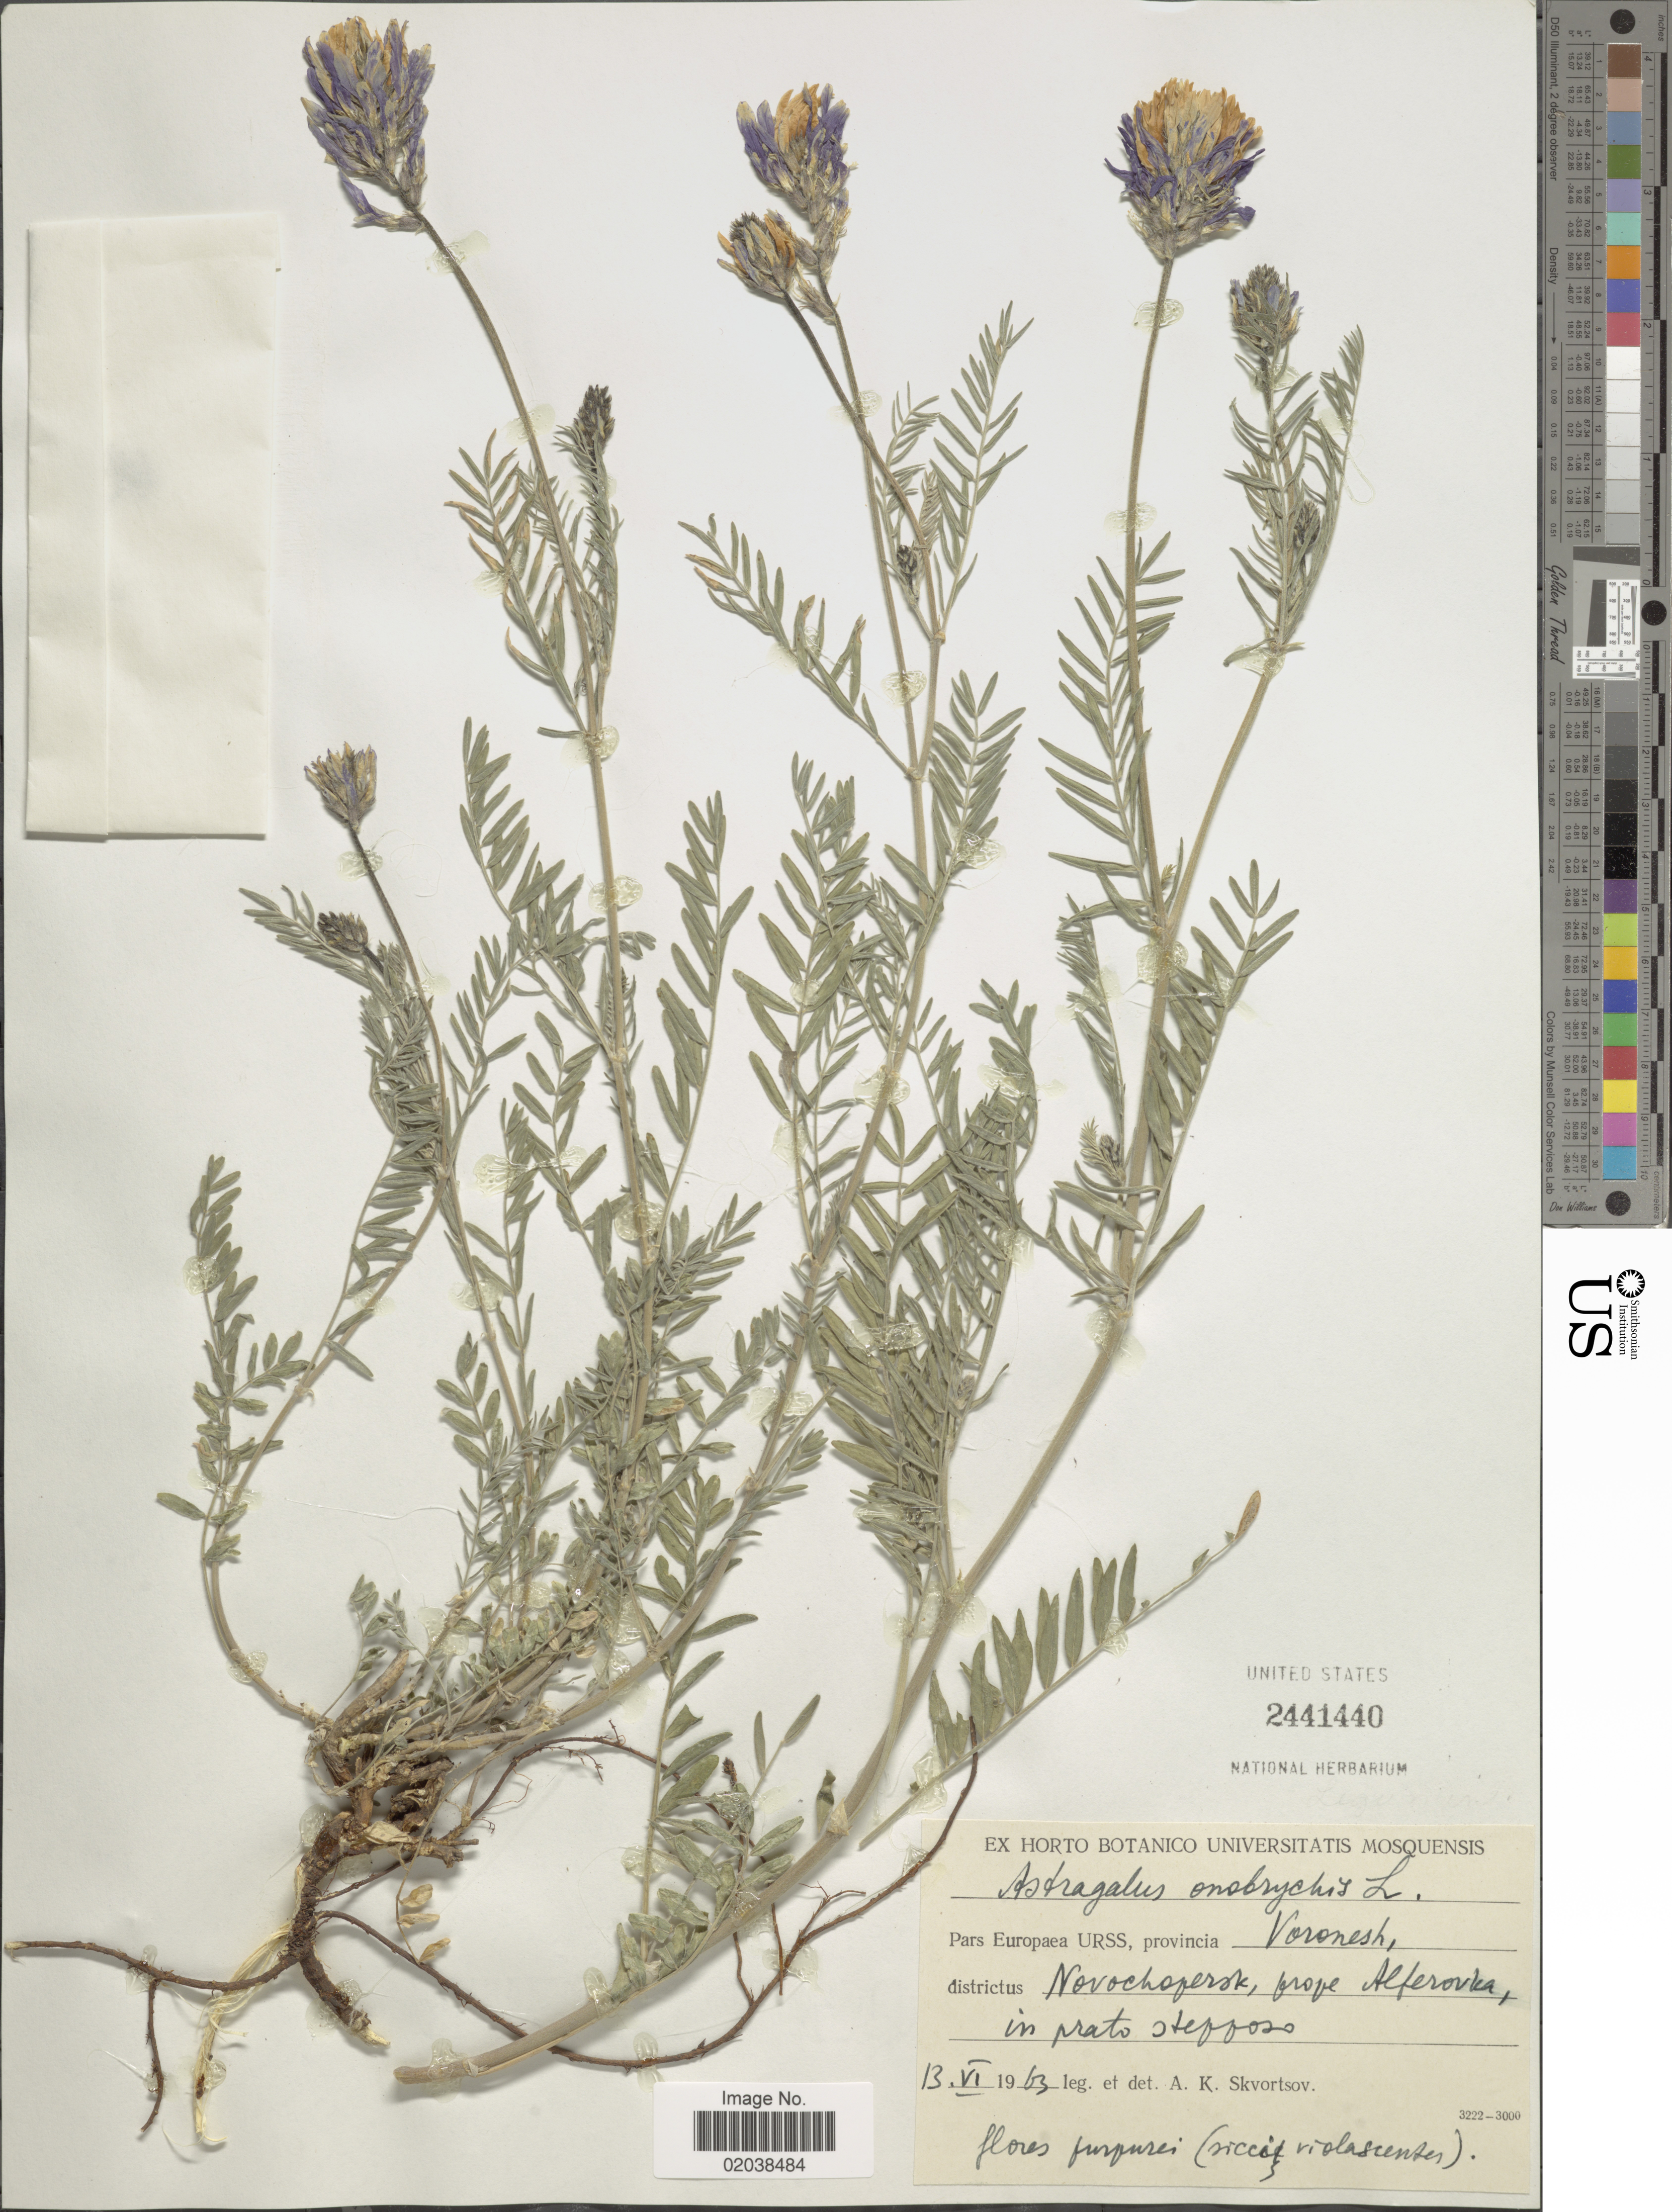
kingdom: Plantae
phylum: Tracheophyta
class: Magnoliopsida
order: Fabales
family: Fabaceae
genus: Astragalus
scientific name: Astragalus onobrychis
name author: L.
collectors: A. K. Skvortsov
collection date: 1963-06-13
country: Russian Federation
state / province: Voronezh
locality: Pars Europa URSS, provincia Voronezh, districtus Novokhopyorsk, prope Alferovka, in prato stepposo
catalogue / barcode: US 2441440